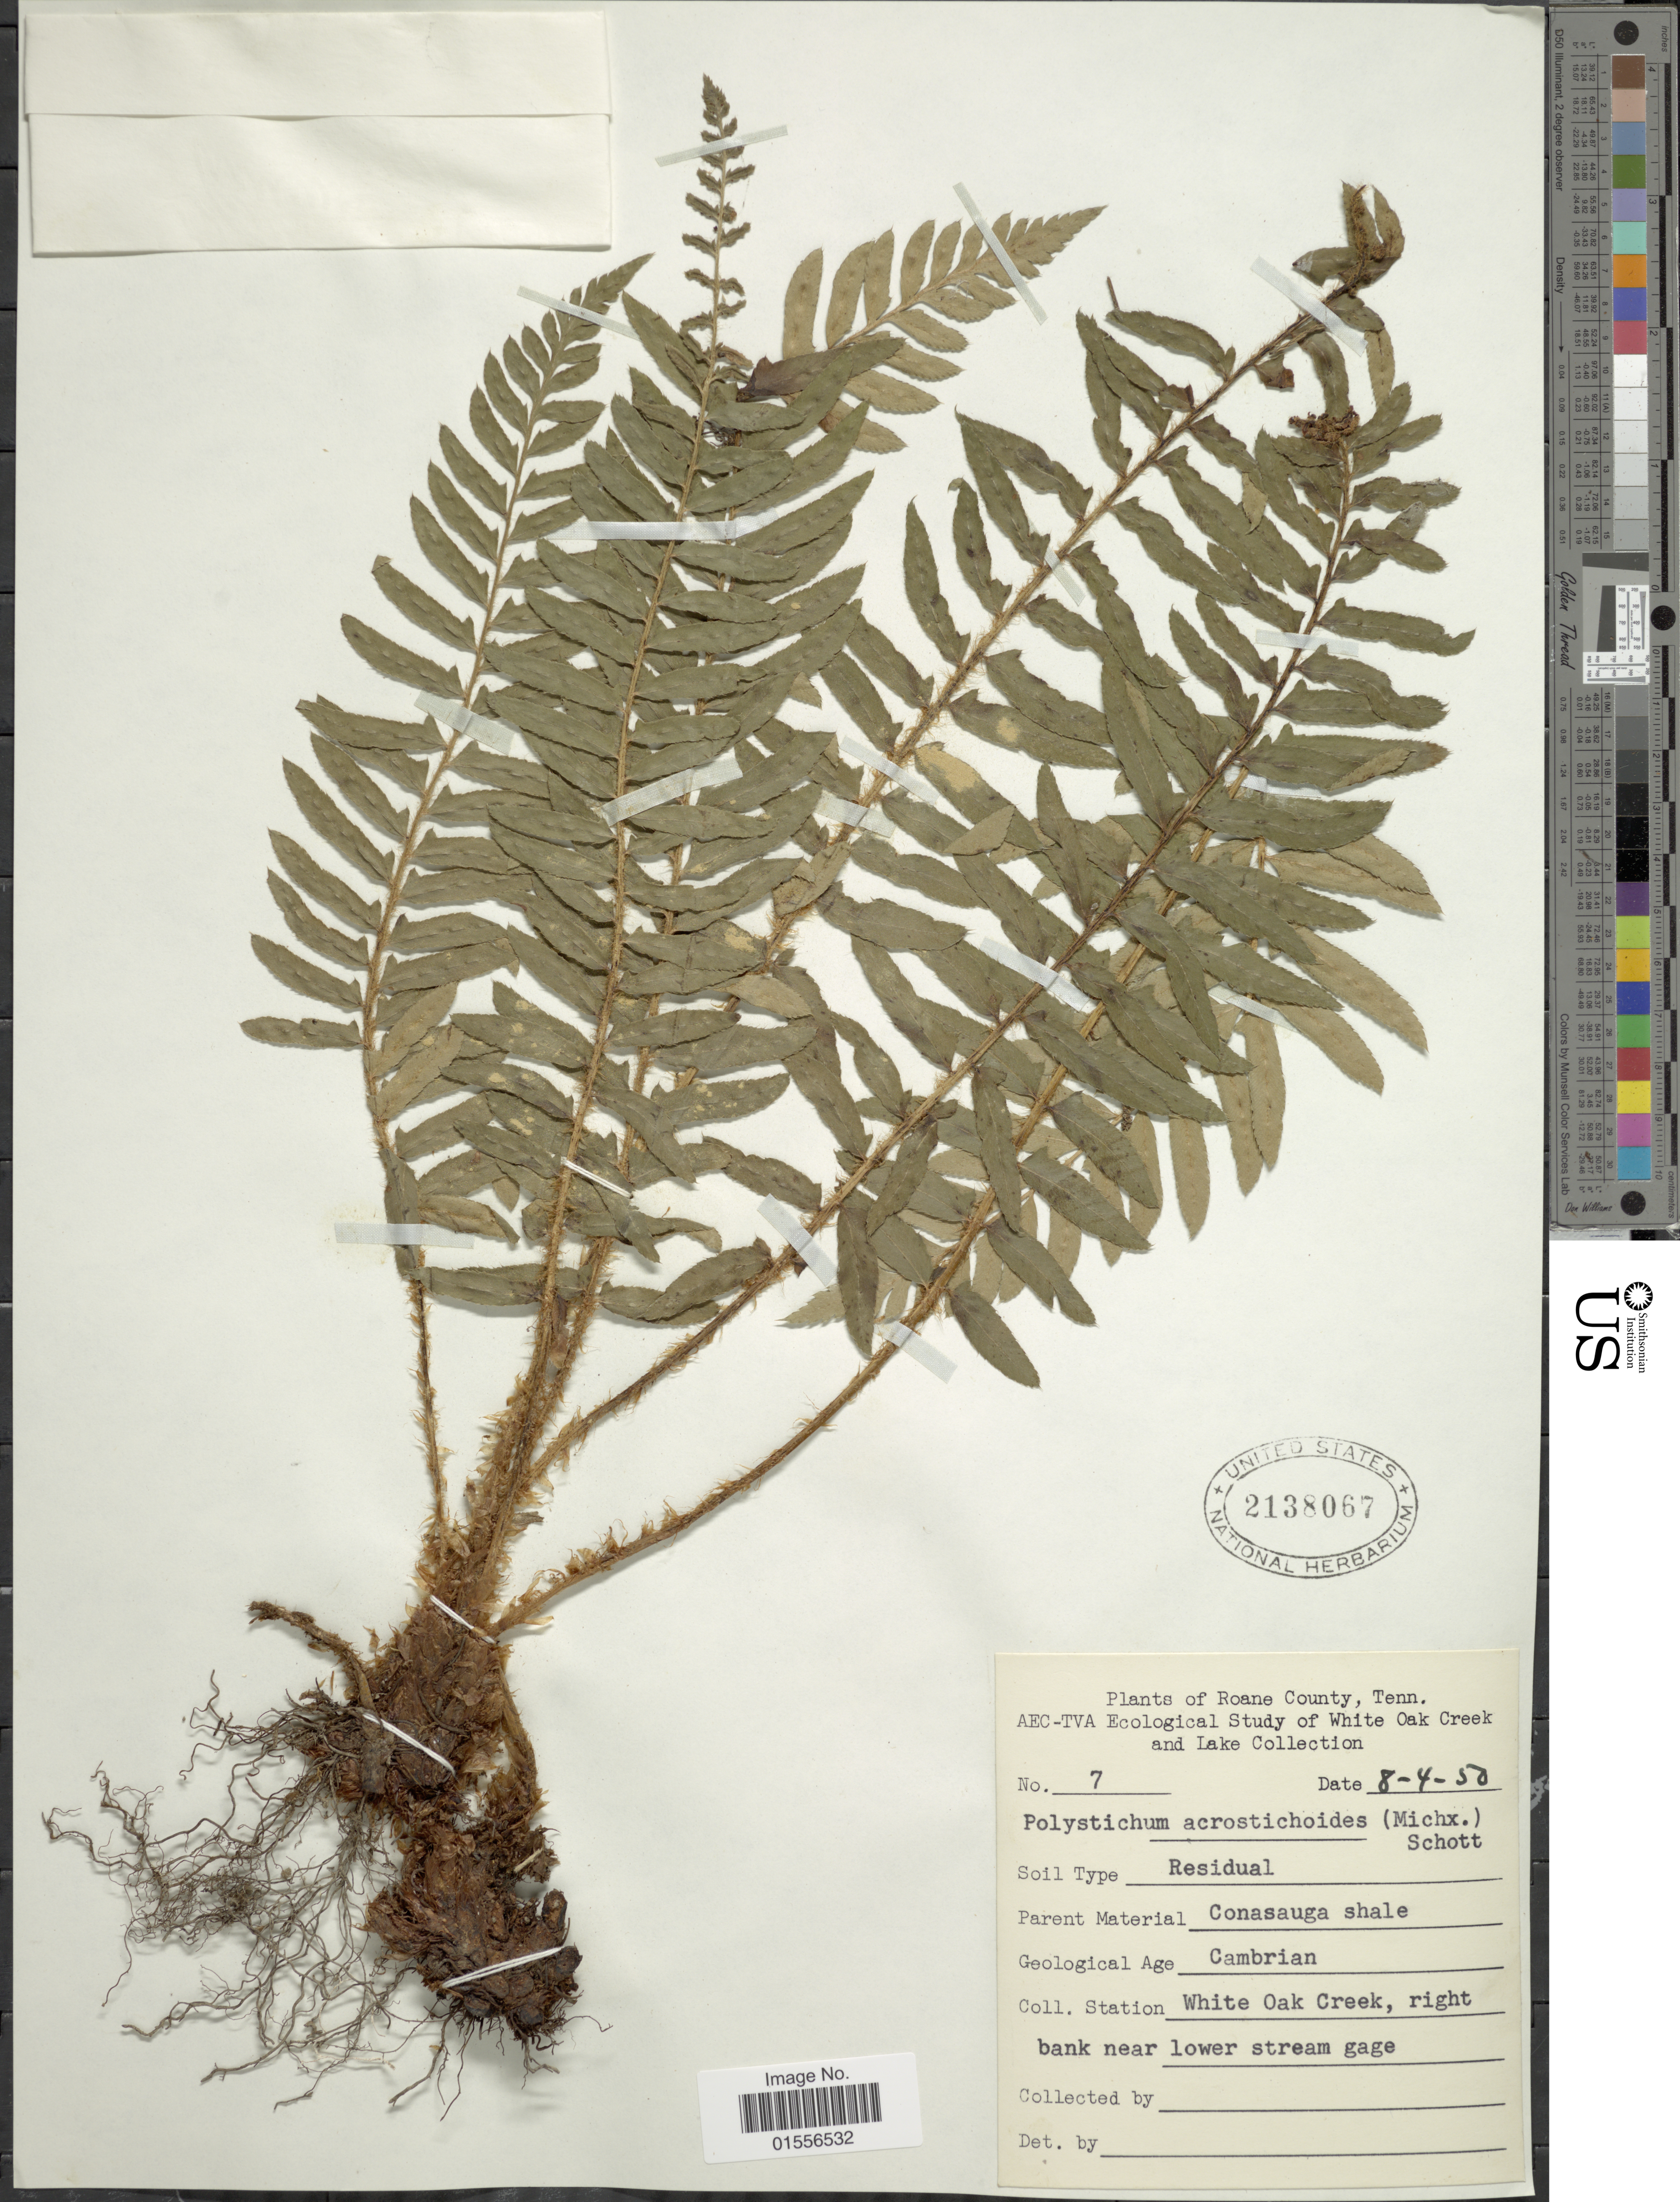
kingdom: Plantae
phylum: Tracheophyta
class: Polypodiopsida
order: Polypodiales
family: Dryopteridaceae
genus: Polystichum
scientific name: Polystichum acrostichoides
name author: (Michx.) Schott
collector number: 7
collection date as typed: Transcribed d/m/y: 4/8/50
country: United States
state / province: Tennessee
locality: Roane County, White Oak Creek, right bank near lower stream gage,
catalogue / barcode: US 2138067